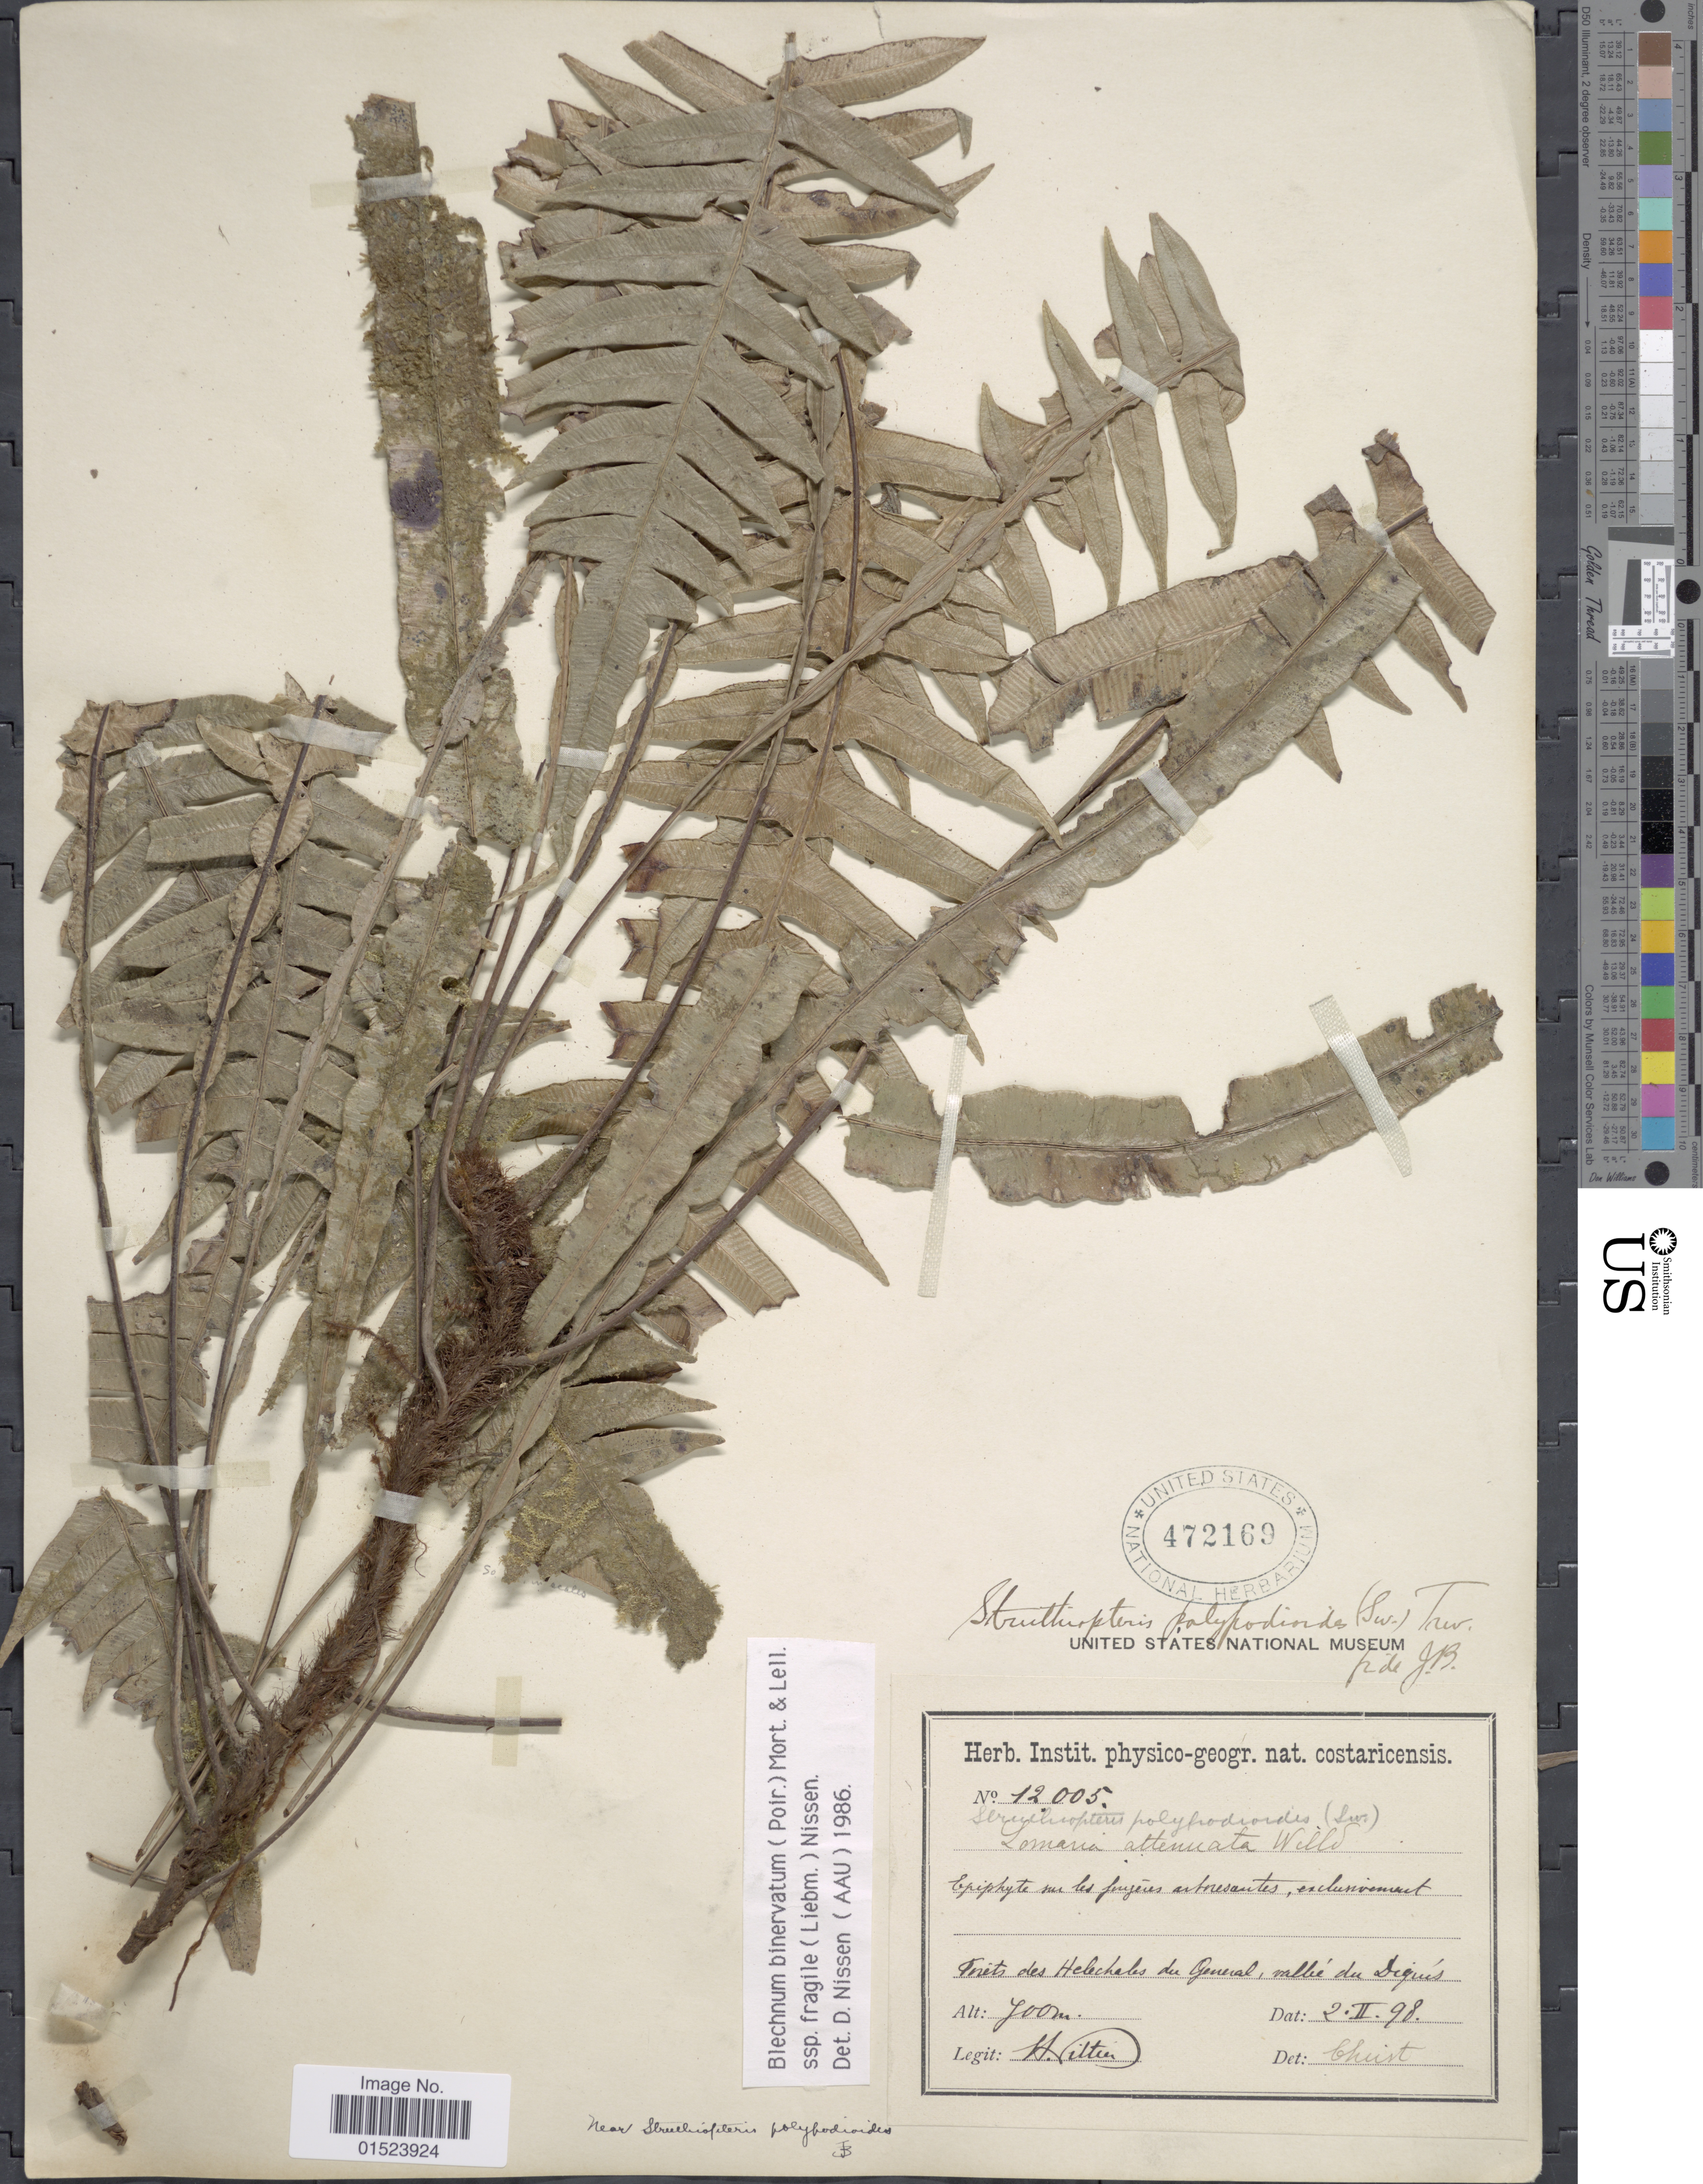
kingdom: Plantae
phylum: Tracheophyta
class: Polypodiopsida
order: Polypodiales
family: Blechnaceae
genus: Blechnum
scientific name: Blechnum fragile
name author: (Liebm.) C.V. Morton & Lellinger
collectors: H. F. Pittier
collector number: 12005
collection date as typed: Transcribed d/m/y: 2/2/98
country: Costa Rica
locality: Forêts des Helechales du General, valleé du Diquis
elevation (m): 700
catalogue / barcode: US 472169